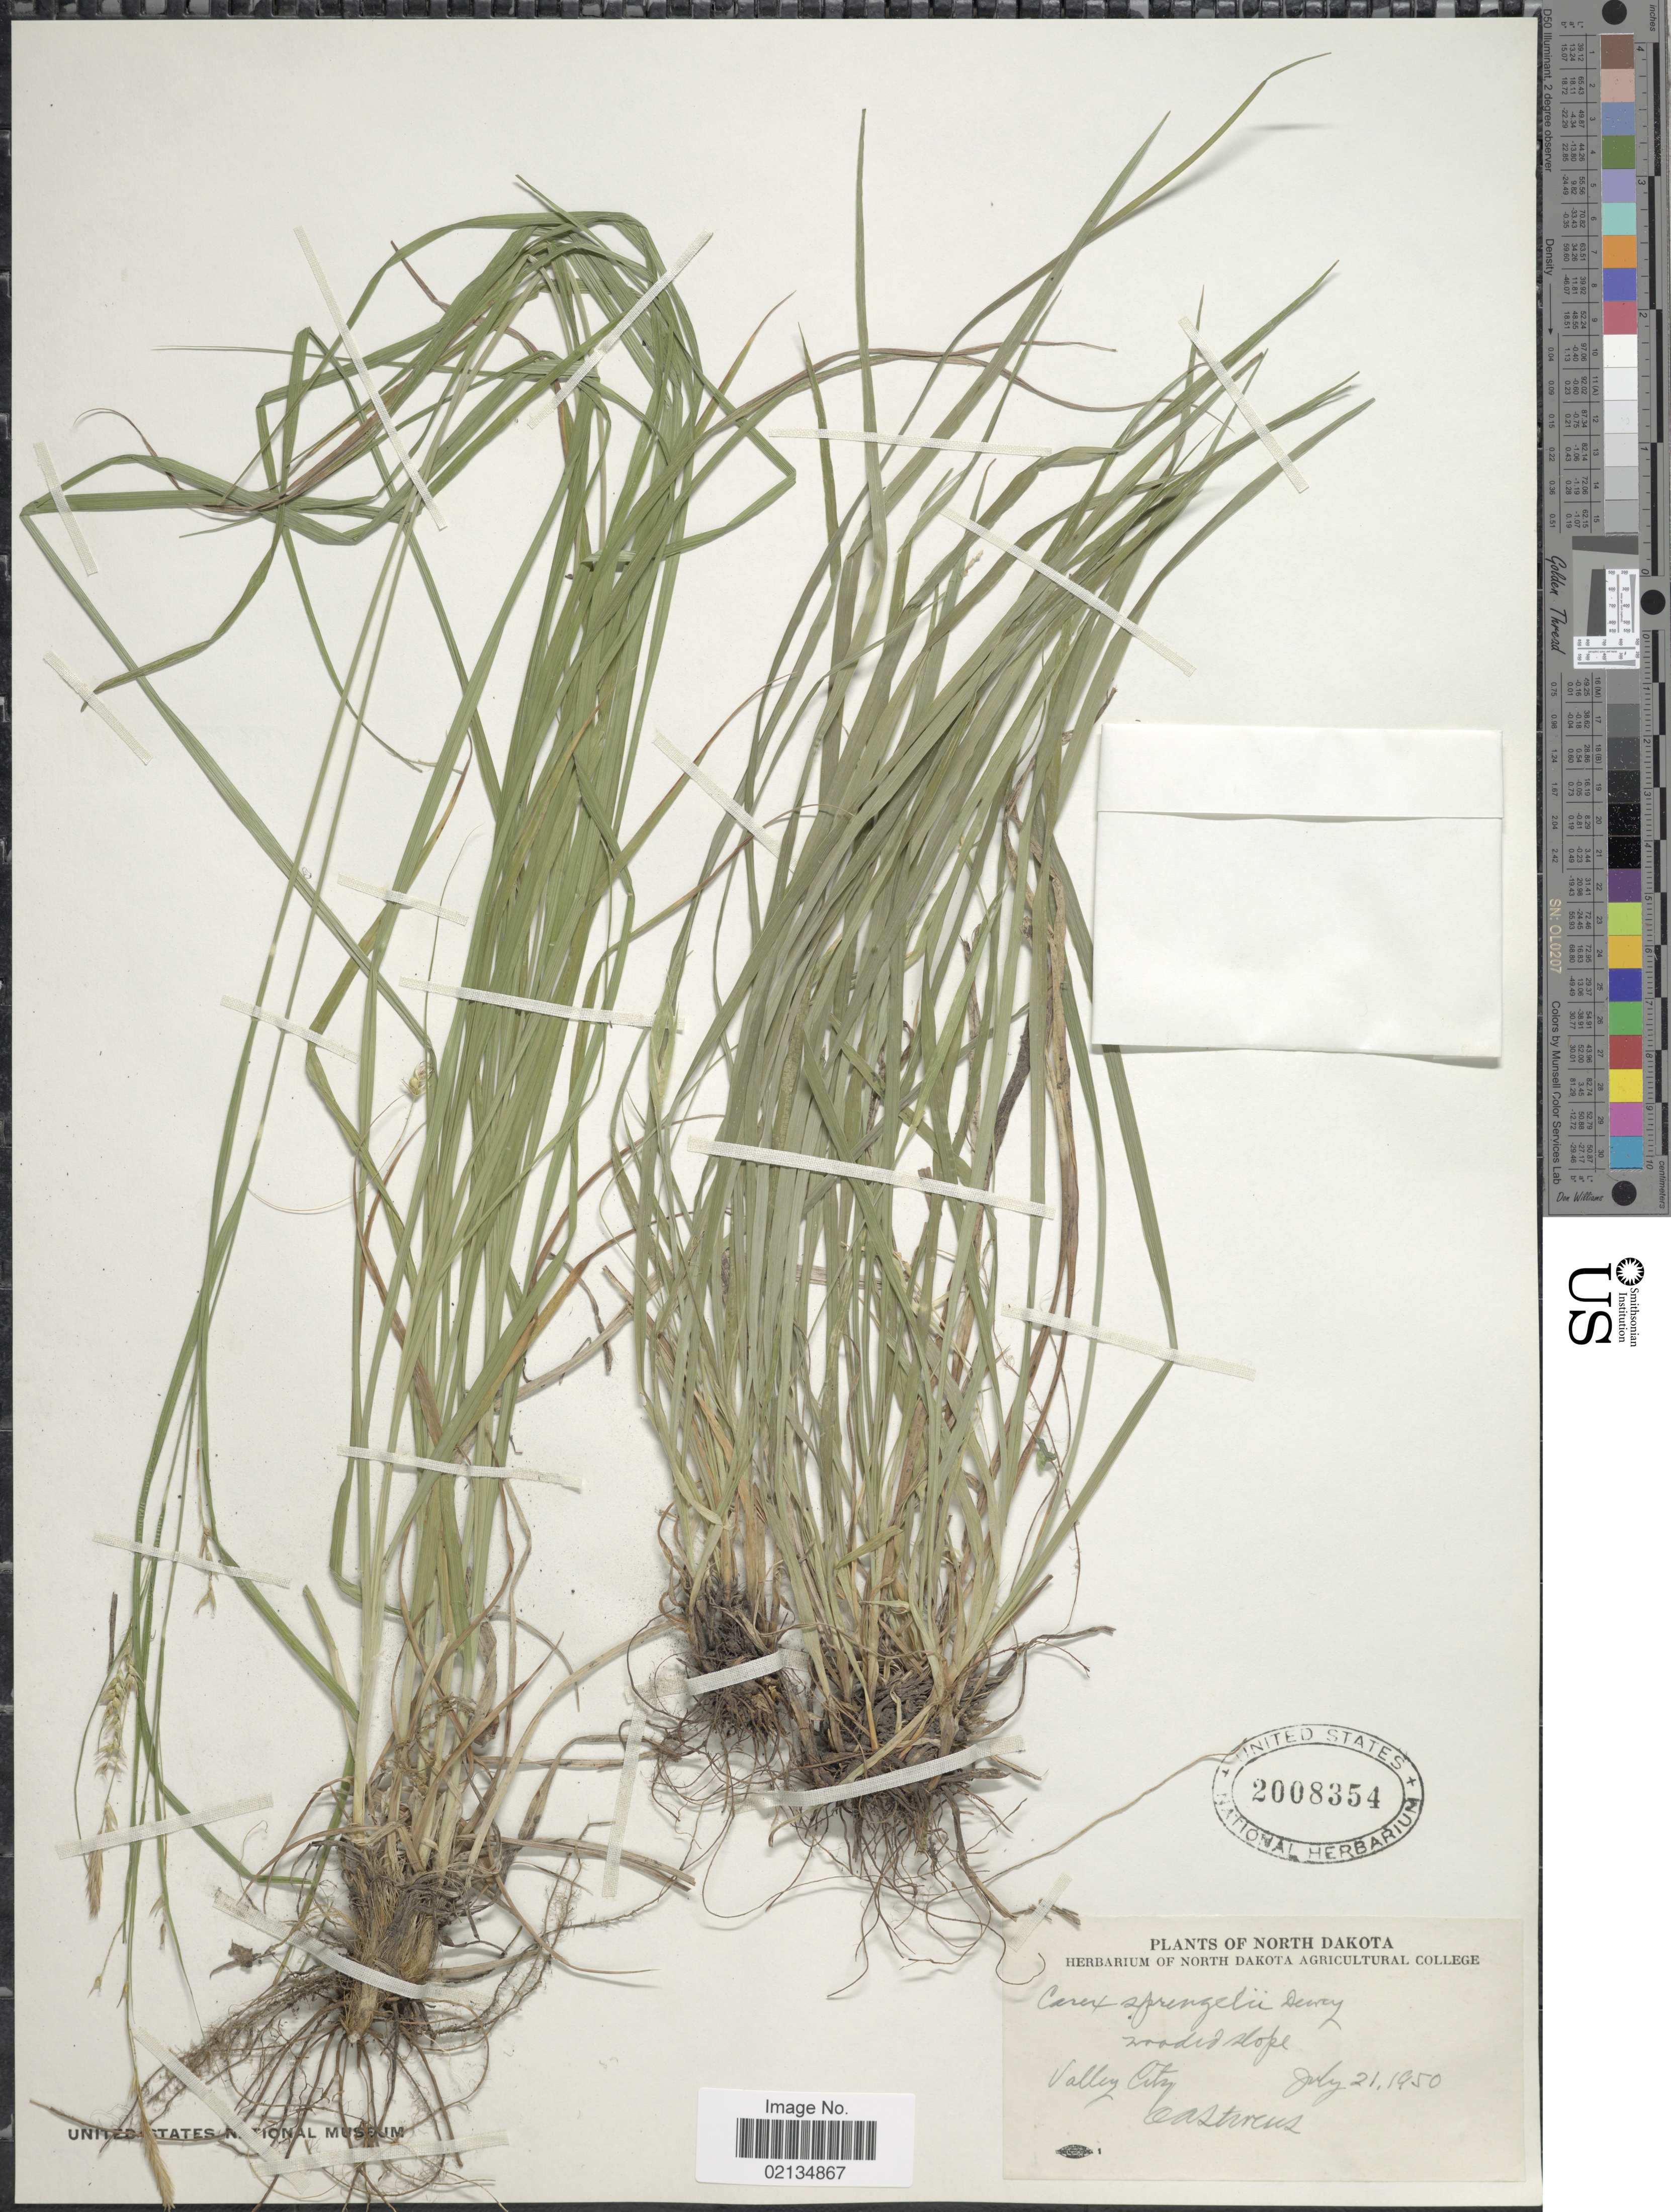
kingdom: Plantae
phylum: Tracheophyta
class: Liliopsida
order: Poales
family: Cyperaceae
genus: Carex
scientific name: Carex sprengelii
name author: Dewey ex Spreng.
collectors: O. A. Stevens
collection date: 1950-07-21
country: United States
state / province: North Dakota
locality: Valley City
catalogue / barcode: US 2008354